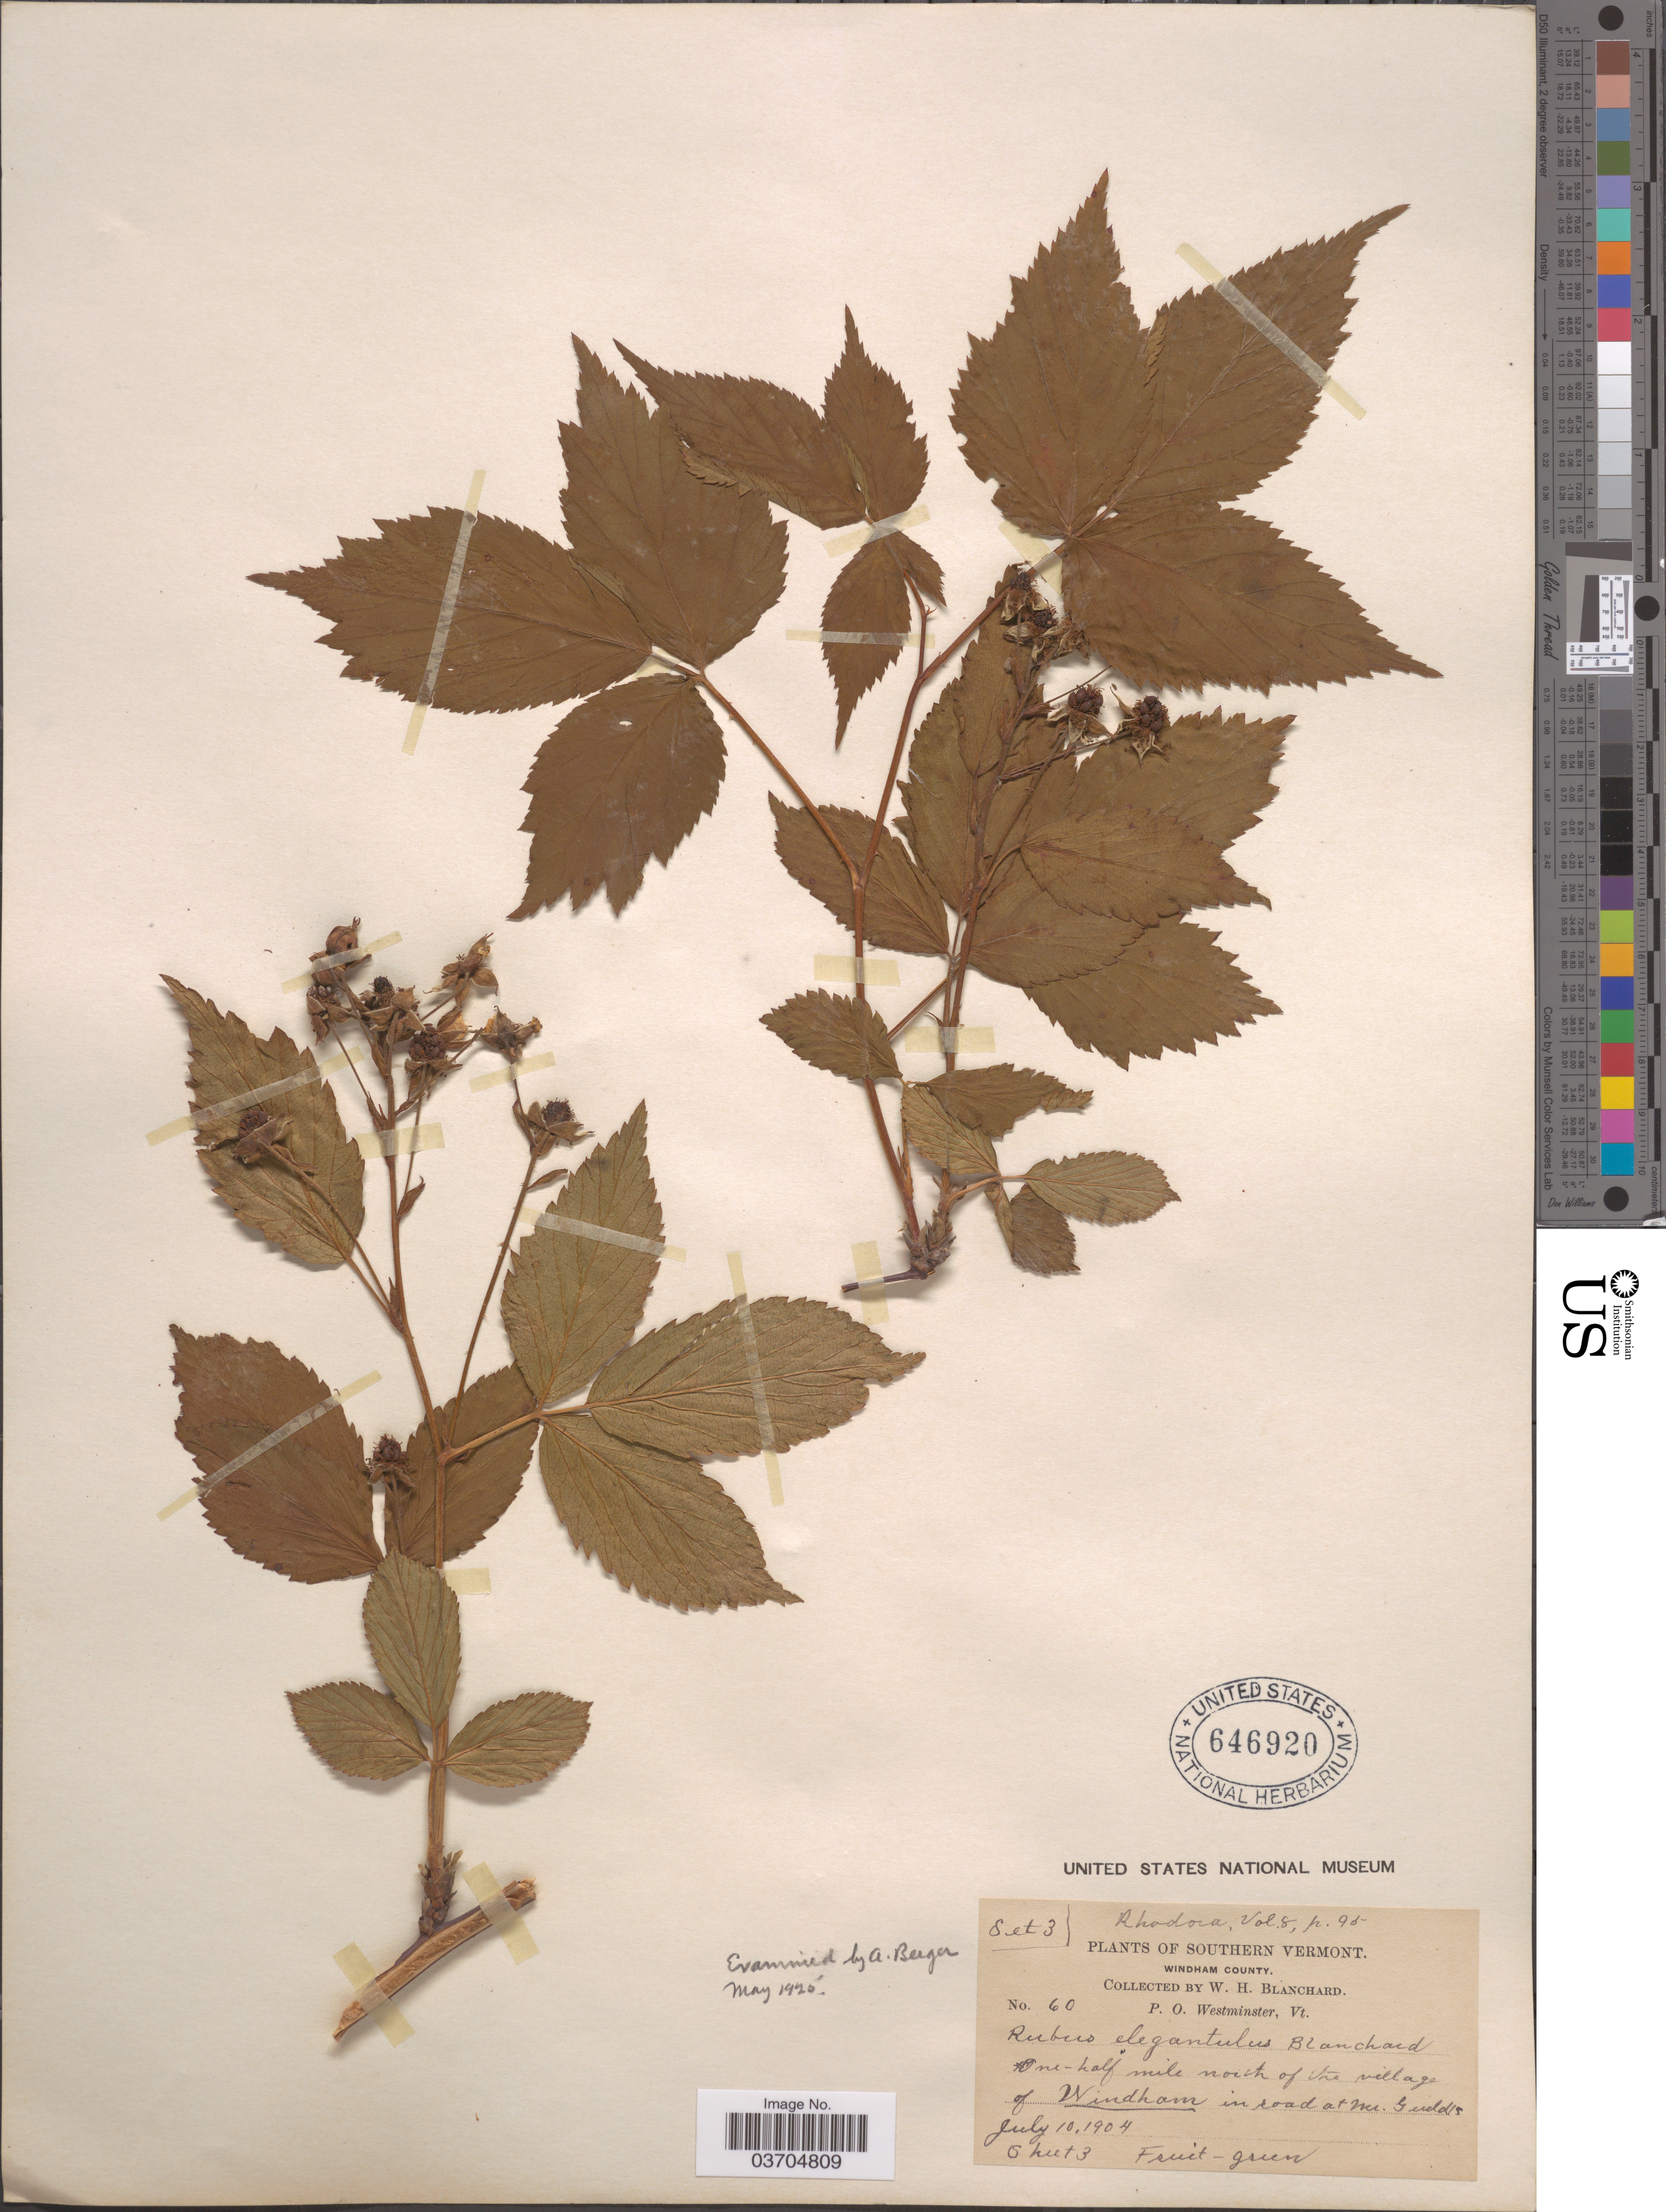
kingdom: Plantae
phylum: Tracheophyta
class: Magnoliopsida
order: Rosales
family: Rosaceae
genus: Rubus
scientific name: Rubus elegantulus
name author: Blanch.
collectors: W. H. Blanchard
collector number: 60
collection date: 1904-07-10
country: United States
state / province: Vermont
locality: Southern Vermont. Windham County. One-half mile north of the village of Windham in road at mr. Gudd's.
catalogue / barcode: US 646920